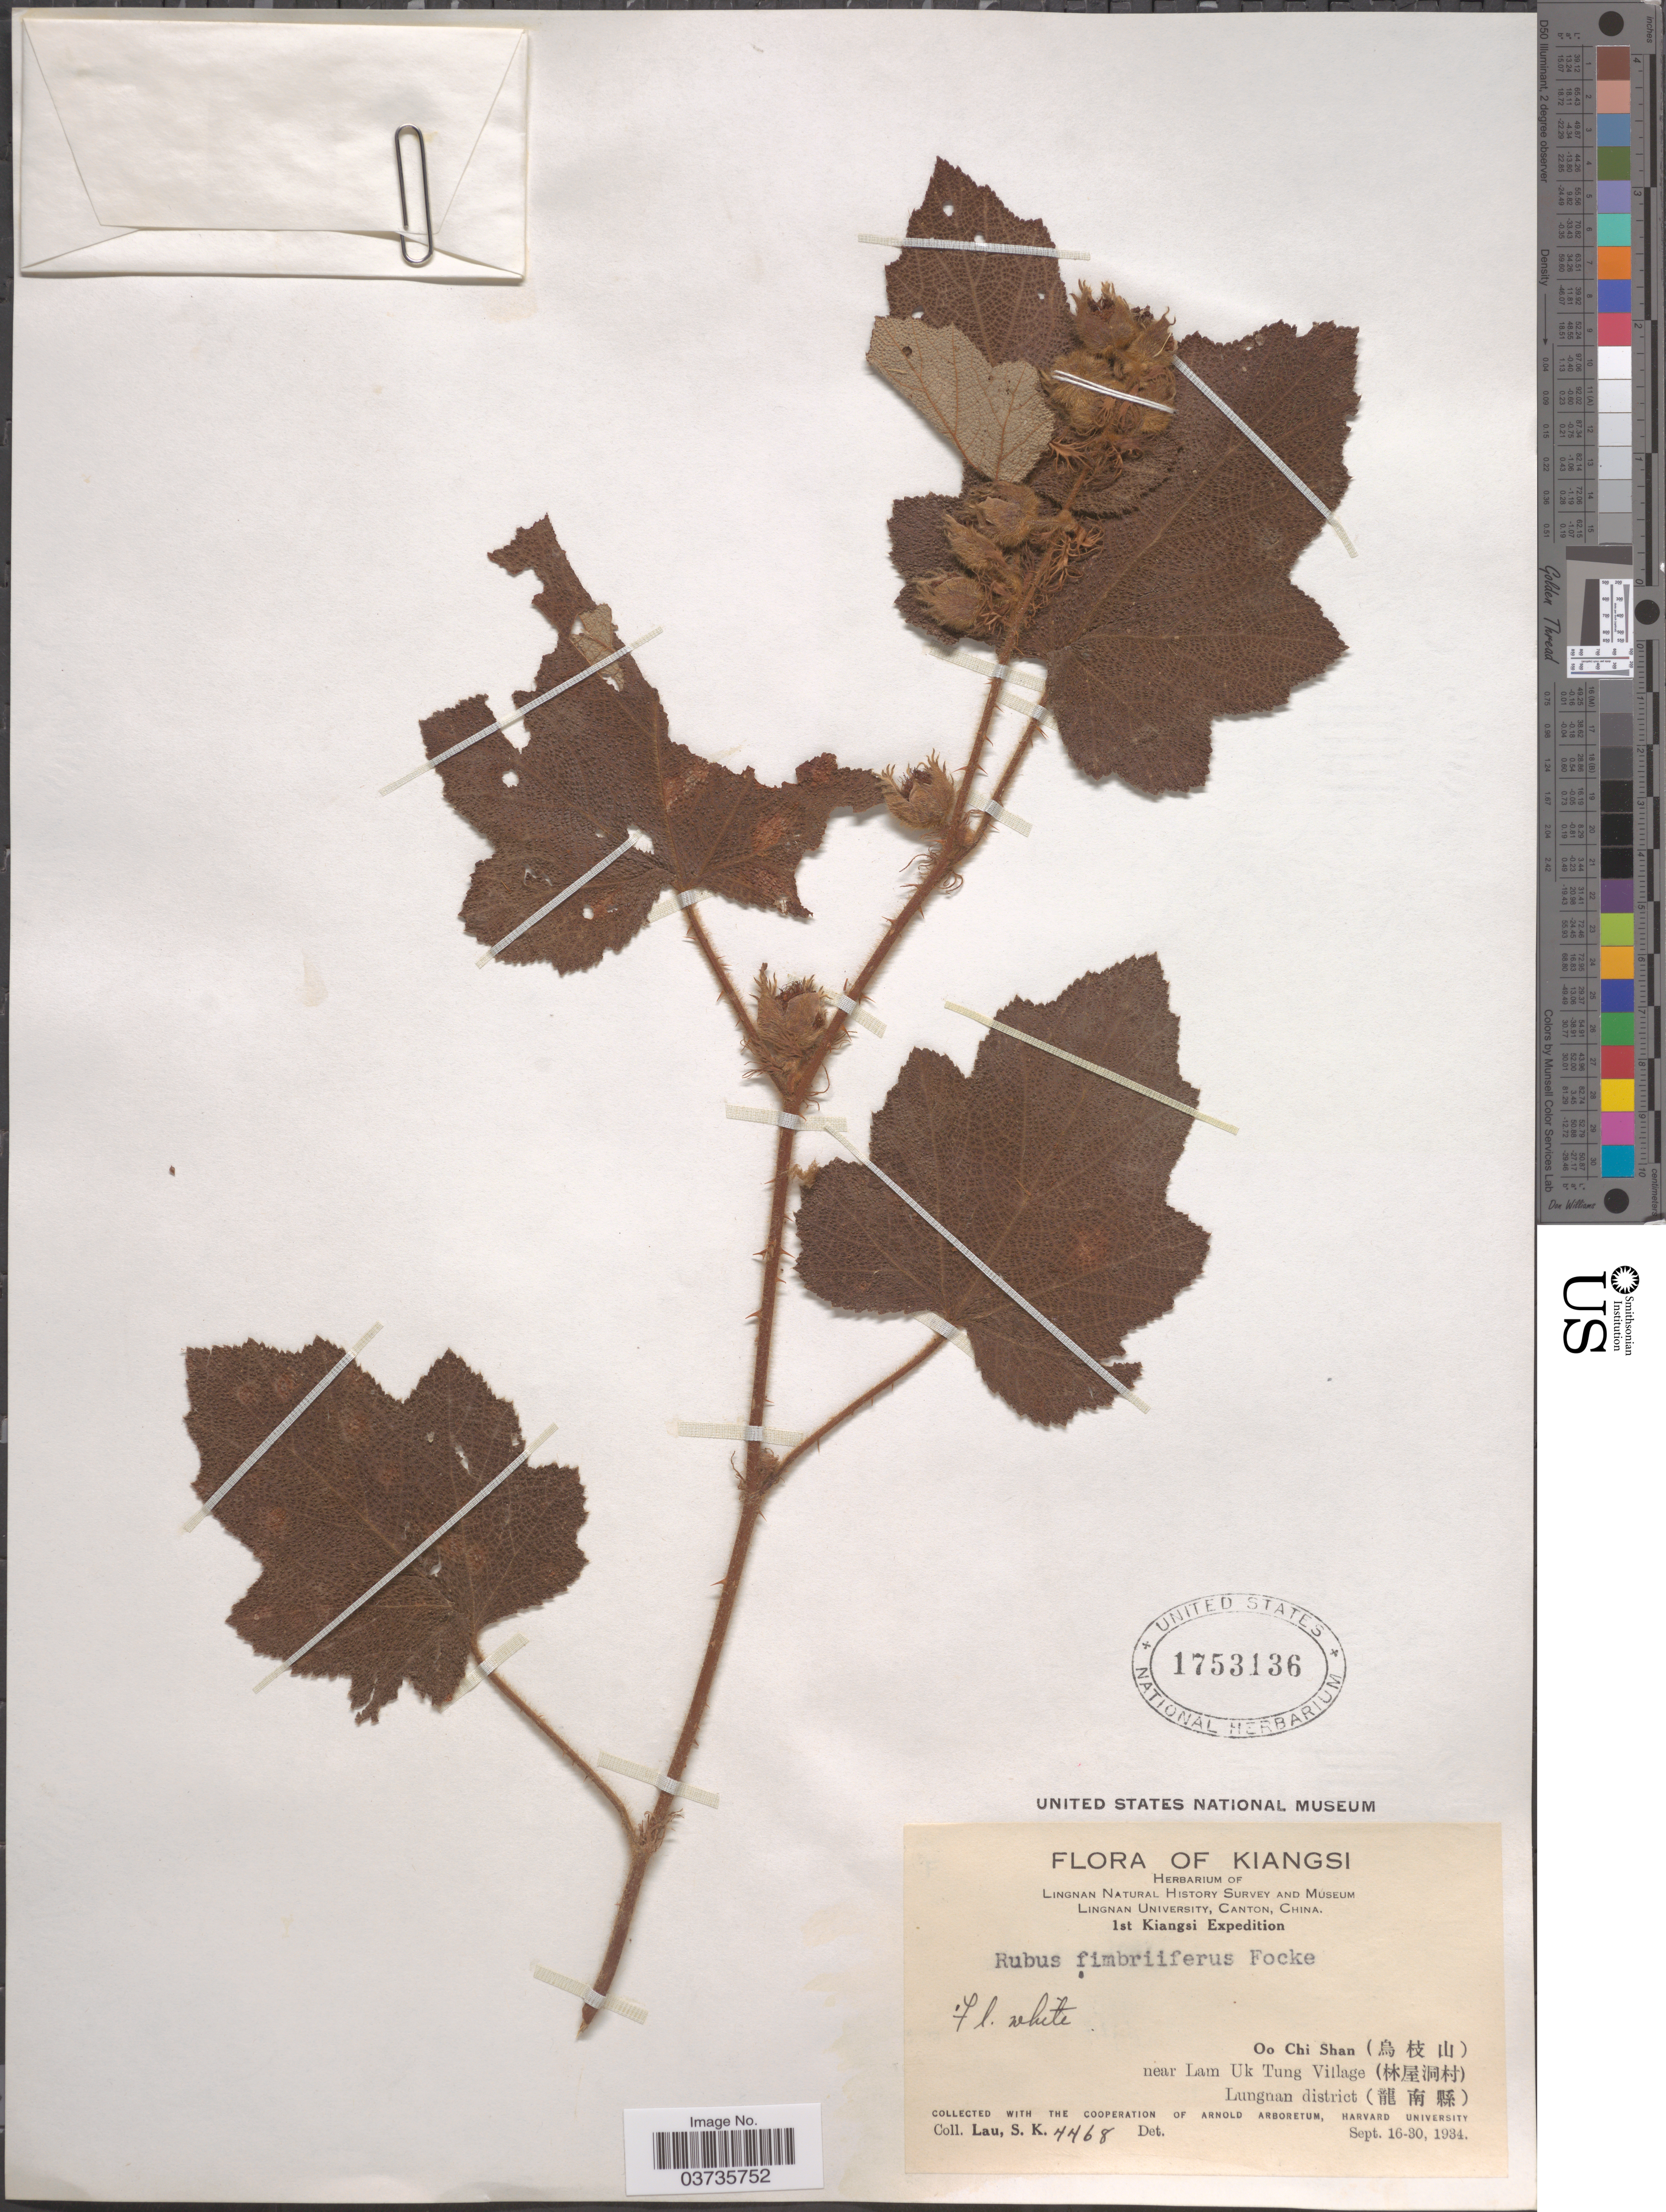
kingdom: Plantae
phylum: Tracheophyta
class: Magnoliopsida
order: Rosales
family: Rosaceae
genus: Rubus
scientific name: Rubus fimbriiferus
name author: Focke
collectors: S. K. Lau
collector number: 4468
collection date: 1934-09-16/1934-09-30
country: China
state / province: Jiangxi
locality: Kiangsi. Oo Chi Shan (X), near Lam Uk Tung Village (X), Lungnan district (X).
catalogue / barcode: US 1753136